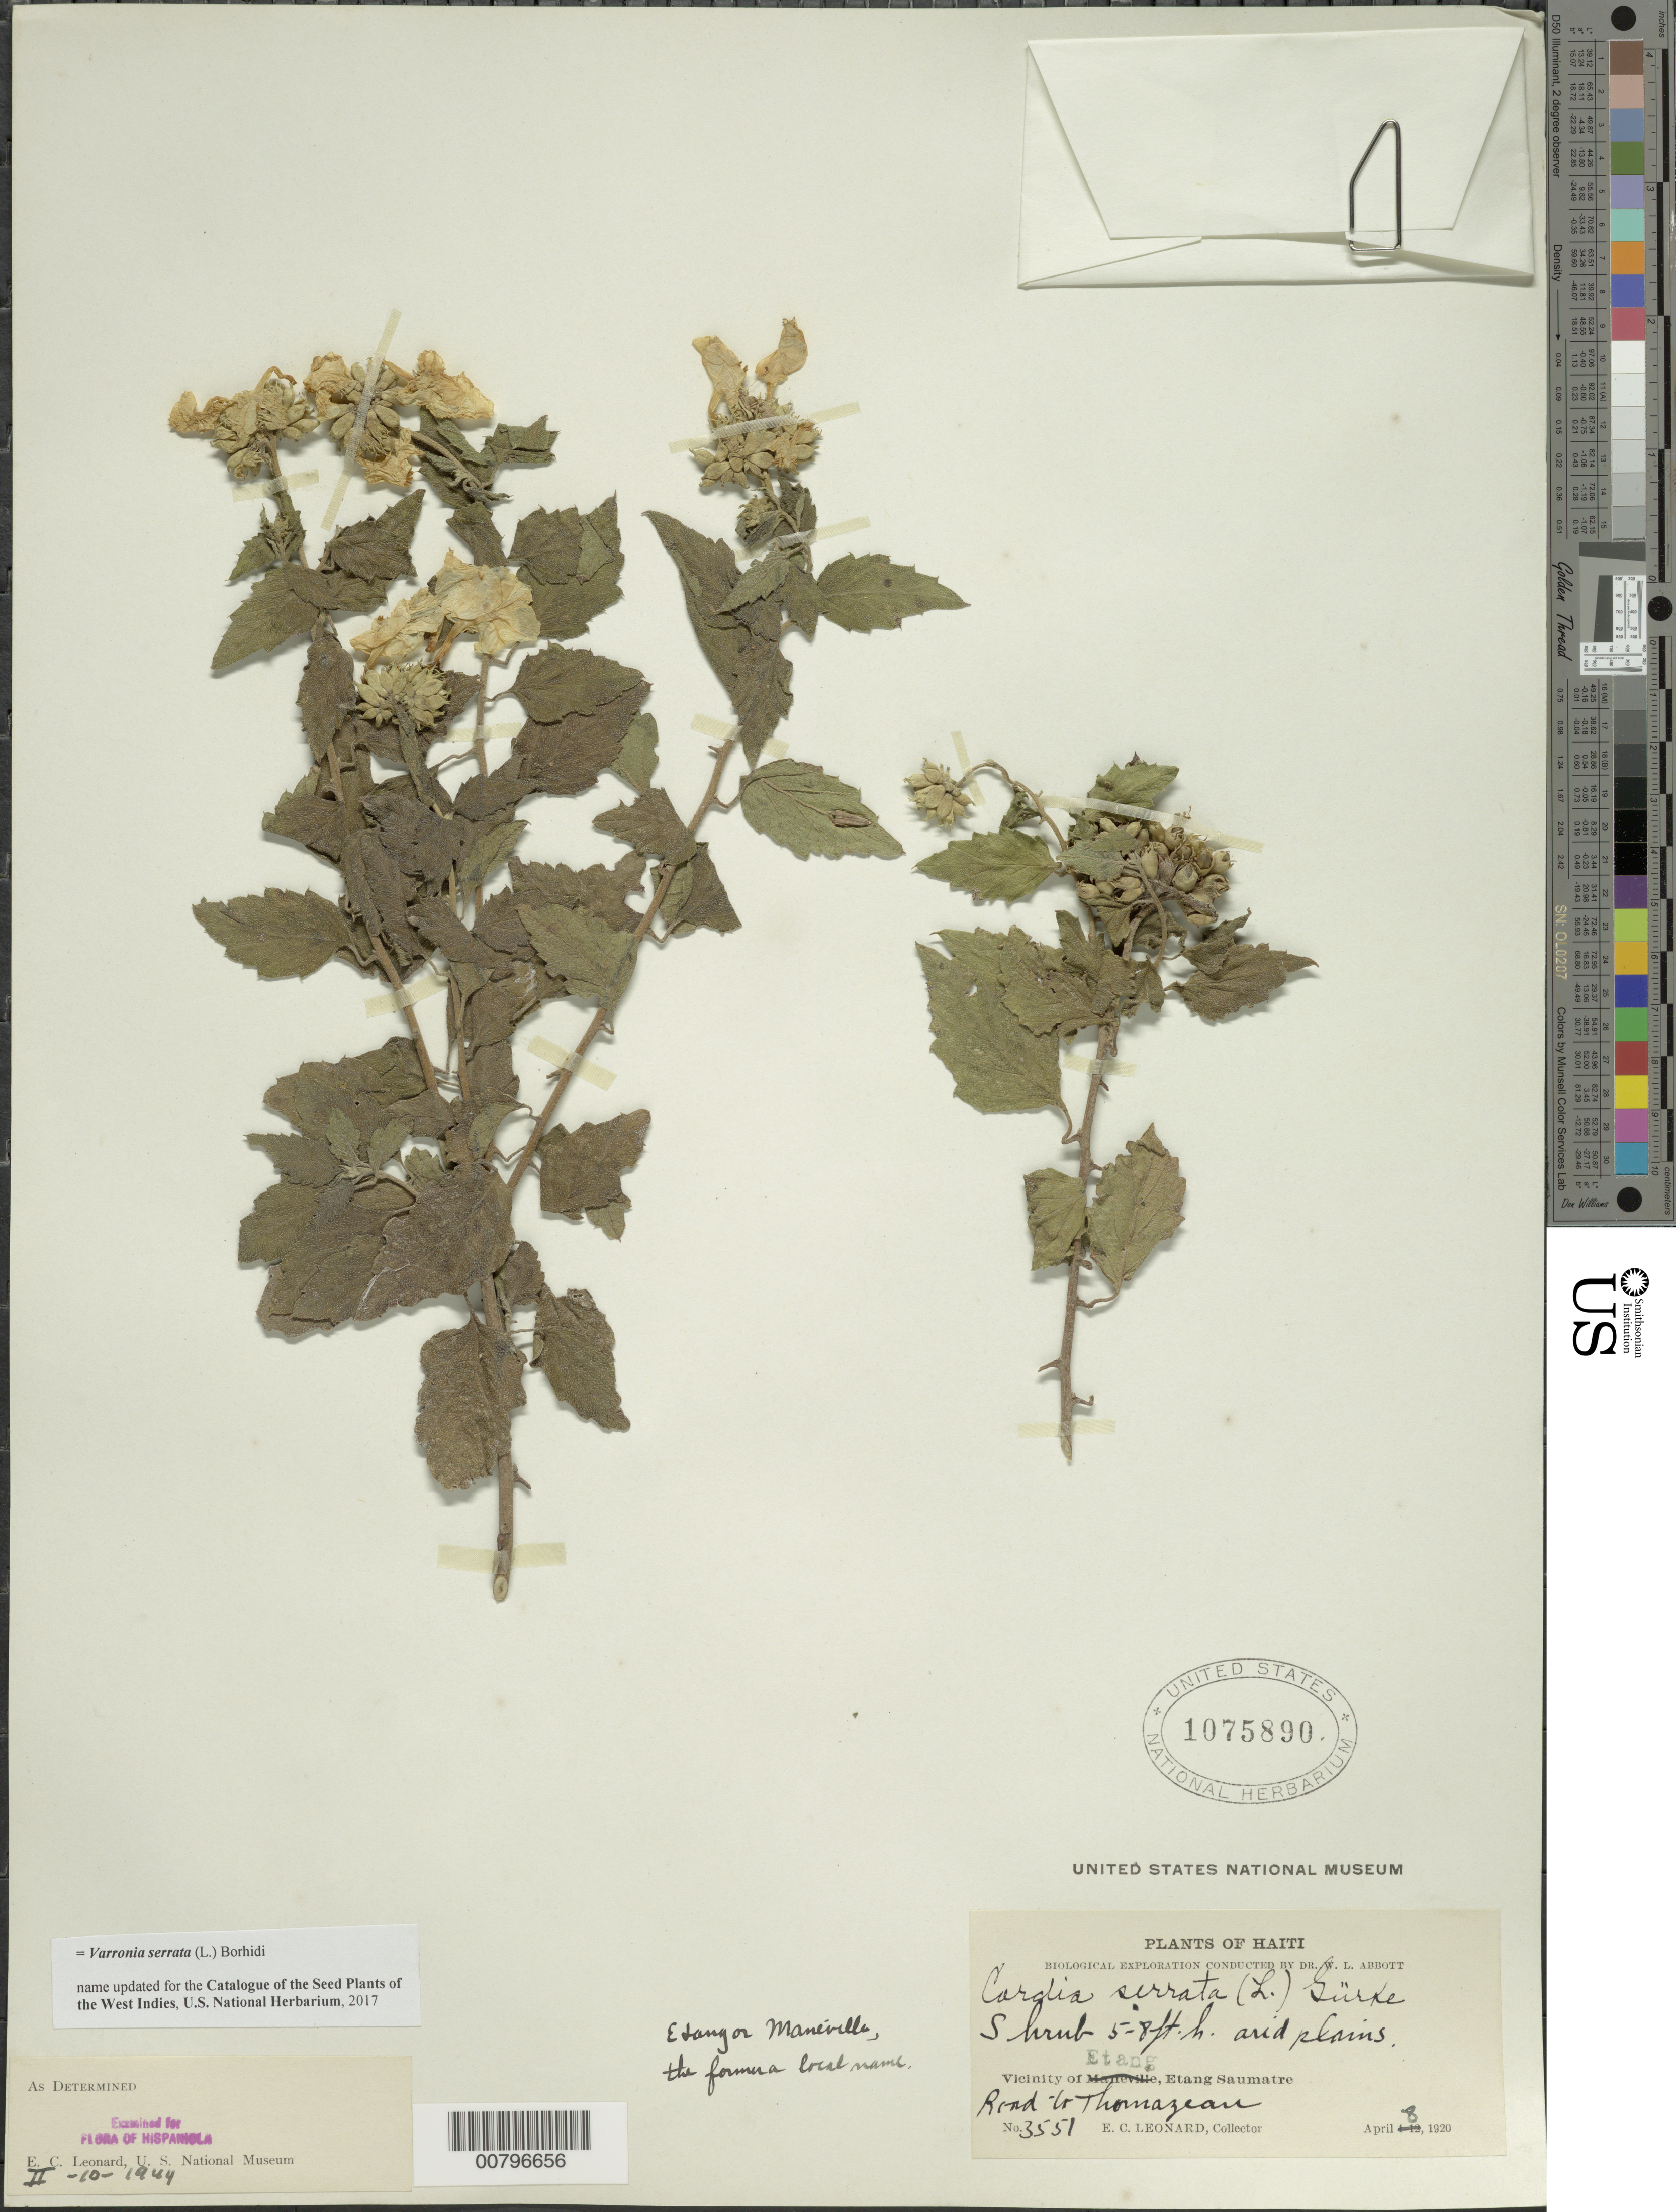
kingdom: Plantae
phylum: Tracheophyta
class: Magnoliopsida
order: Boraginales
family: Cordiaceae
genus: Varronia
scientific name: Varronia serrata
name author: (L.) Borhidi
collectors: E. C. Leonard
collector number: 3551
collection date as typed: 08 Apr 1920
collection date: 1920-04-08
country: Haiti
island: Hispaniola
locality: Etang Saumatre, vicinity of Etang.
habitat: Arid plains.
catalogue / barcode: US 1075890